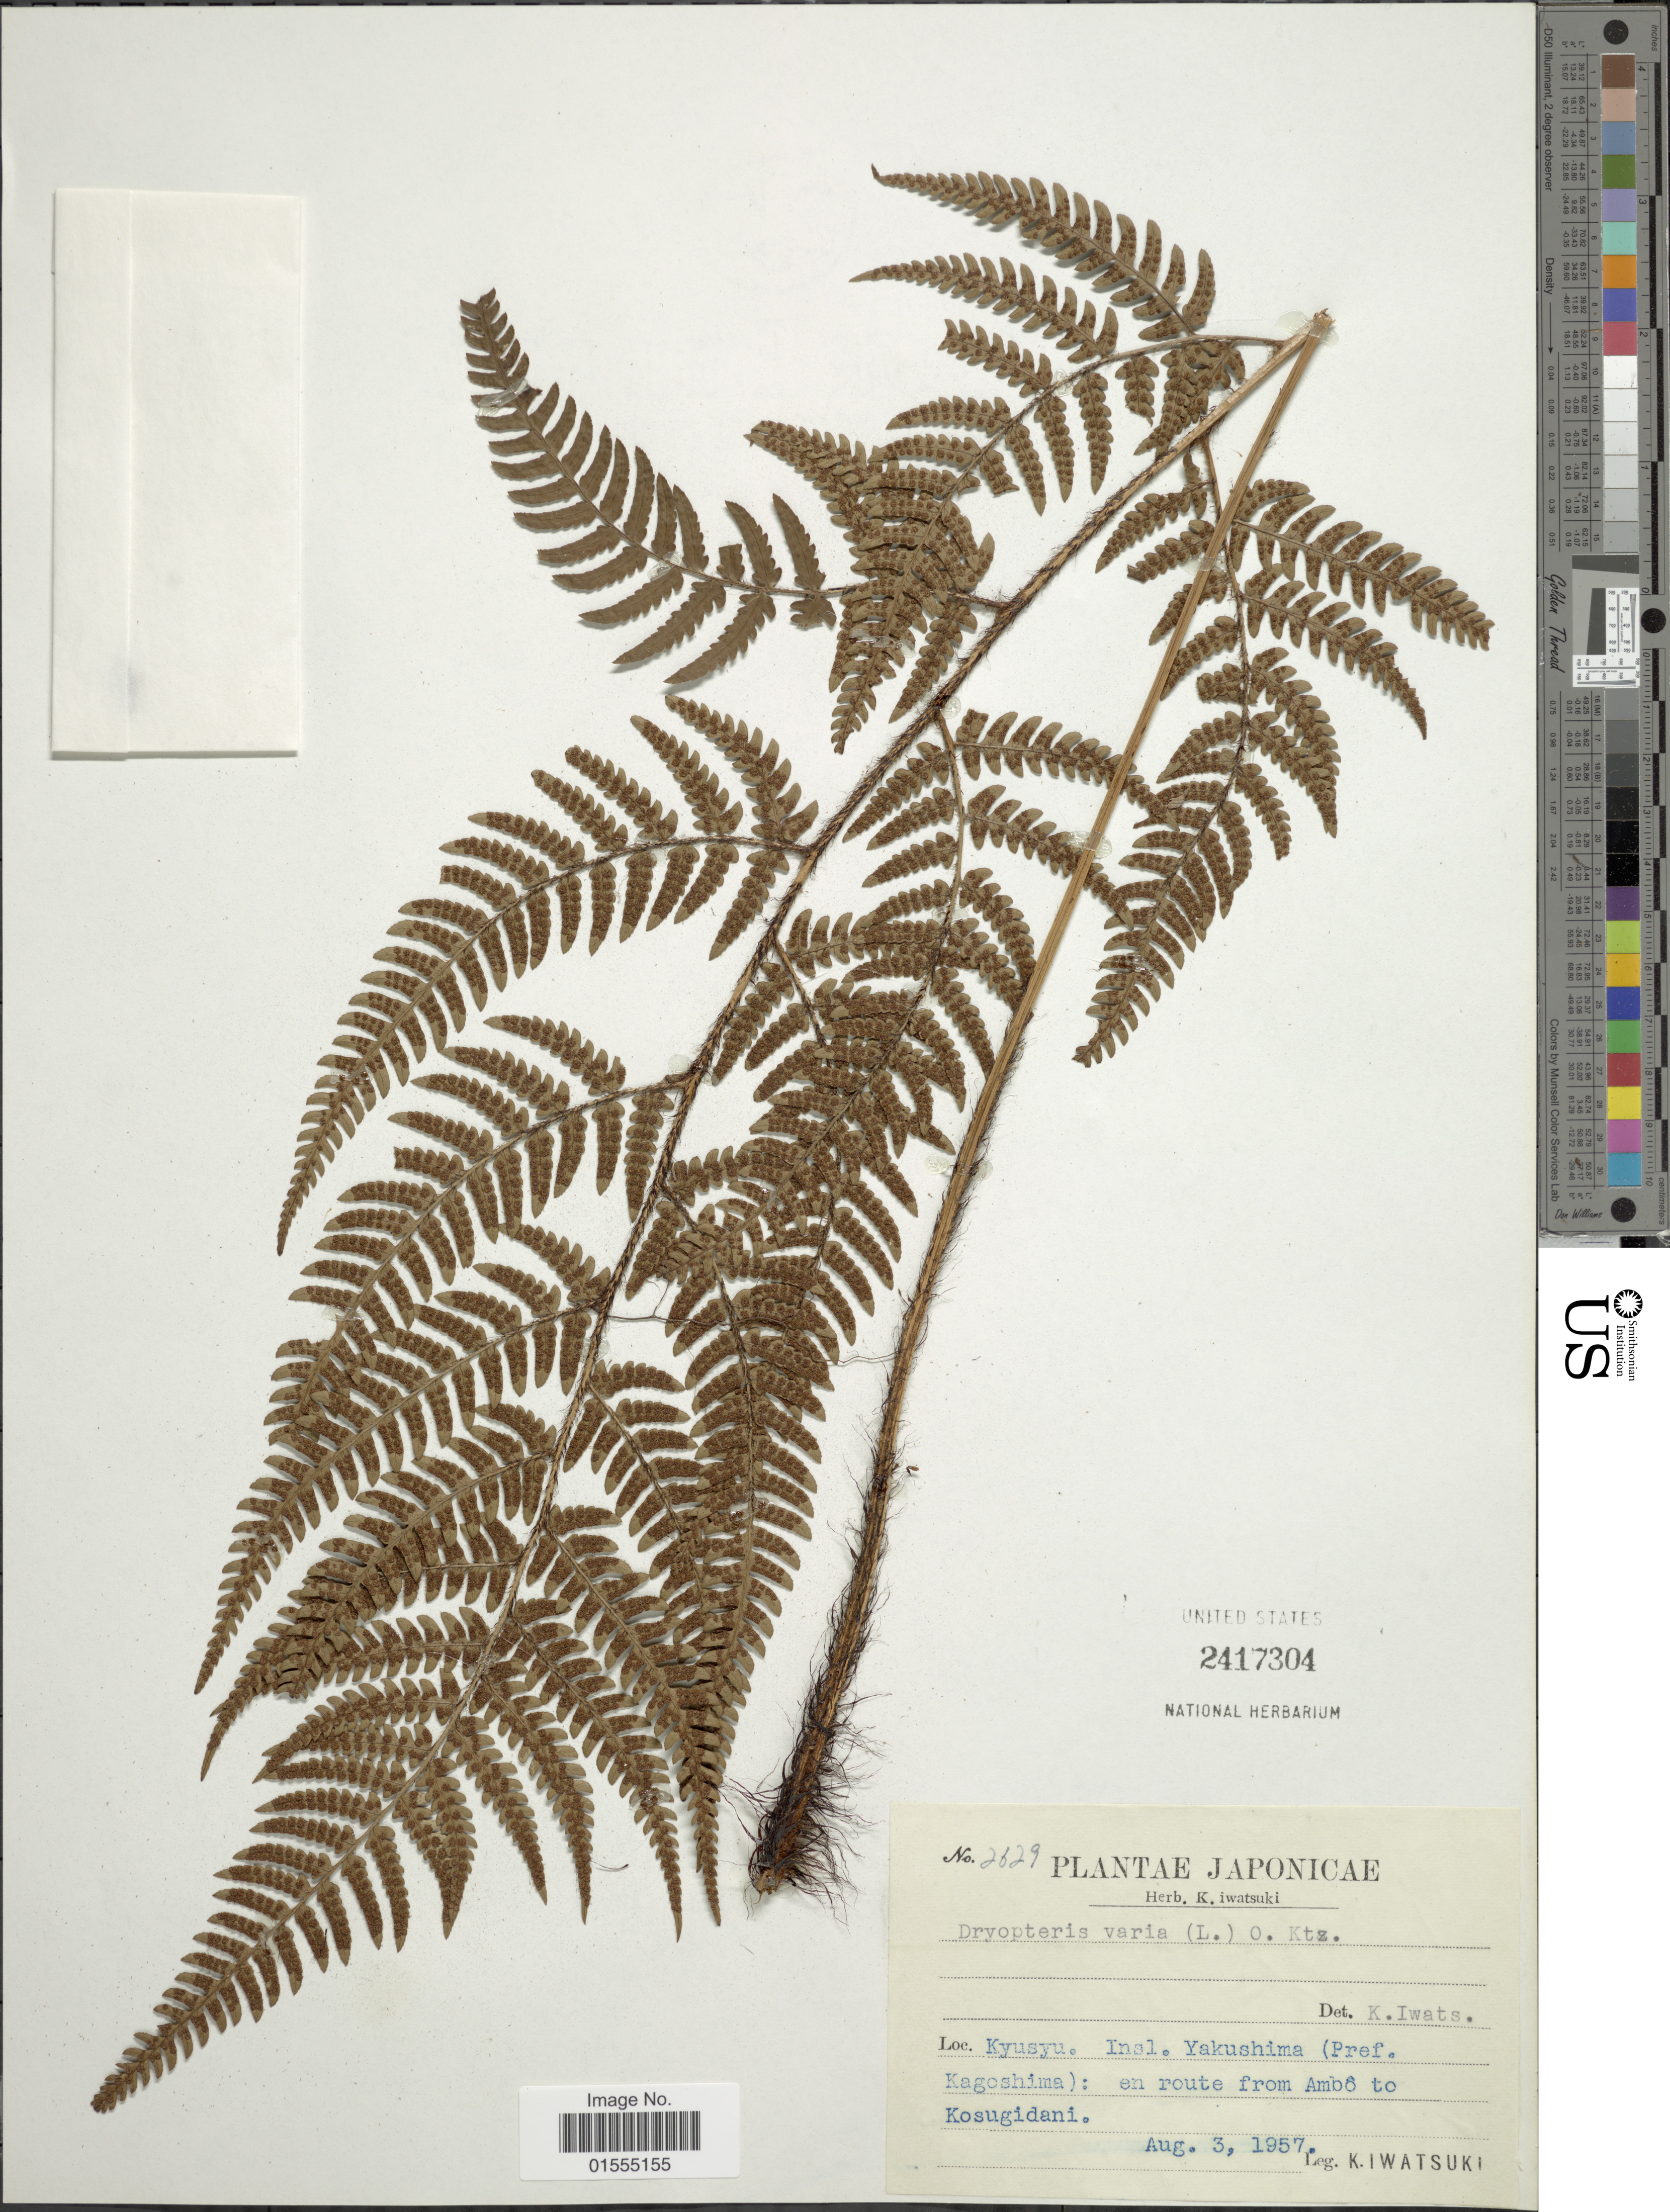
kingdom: Plantae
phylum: Tracheophyta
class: Polypodiopsida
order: Polypodiales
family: Dryopteridaceae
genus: Dryopteris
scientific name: Dryopteris varia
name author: (L.) Kuntze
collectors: K. Iwatsuki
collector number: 2629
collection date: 1957-08-03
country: Japan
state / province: Kagosima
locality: Kyusyu Insl. Yakushima (Pref. Kagoshima): en route from Ambô to Kosugidani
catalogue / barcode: US 2417304